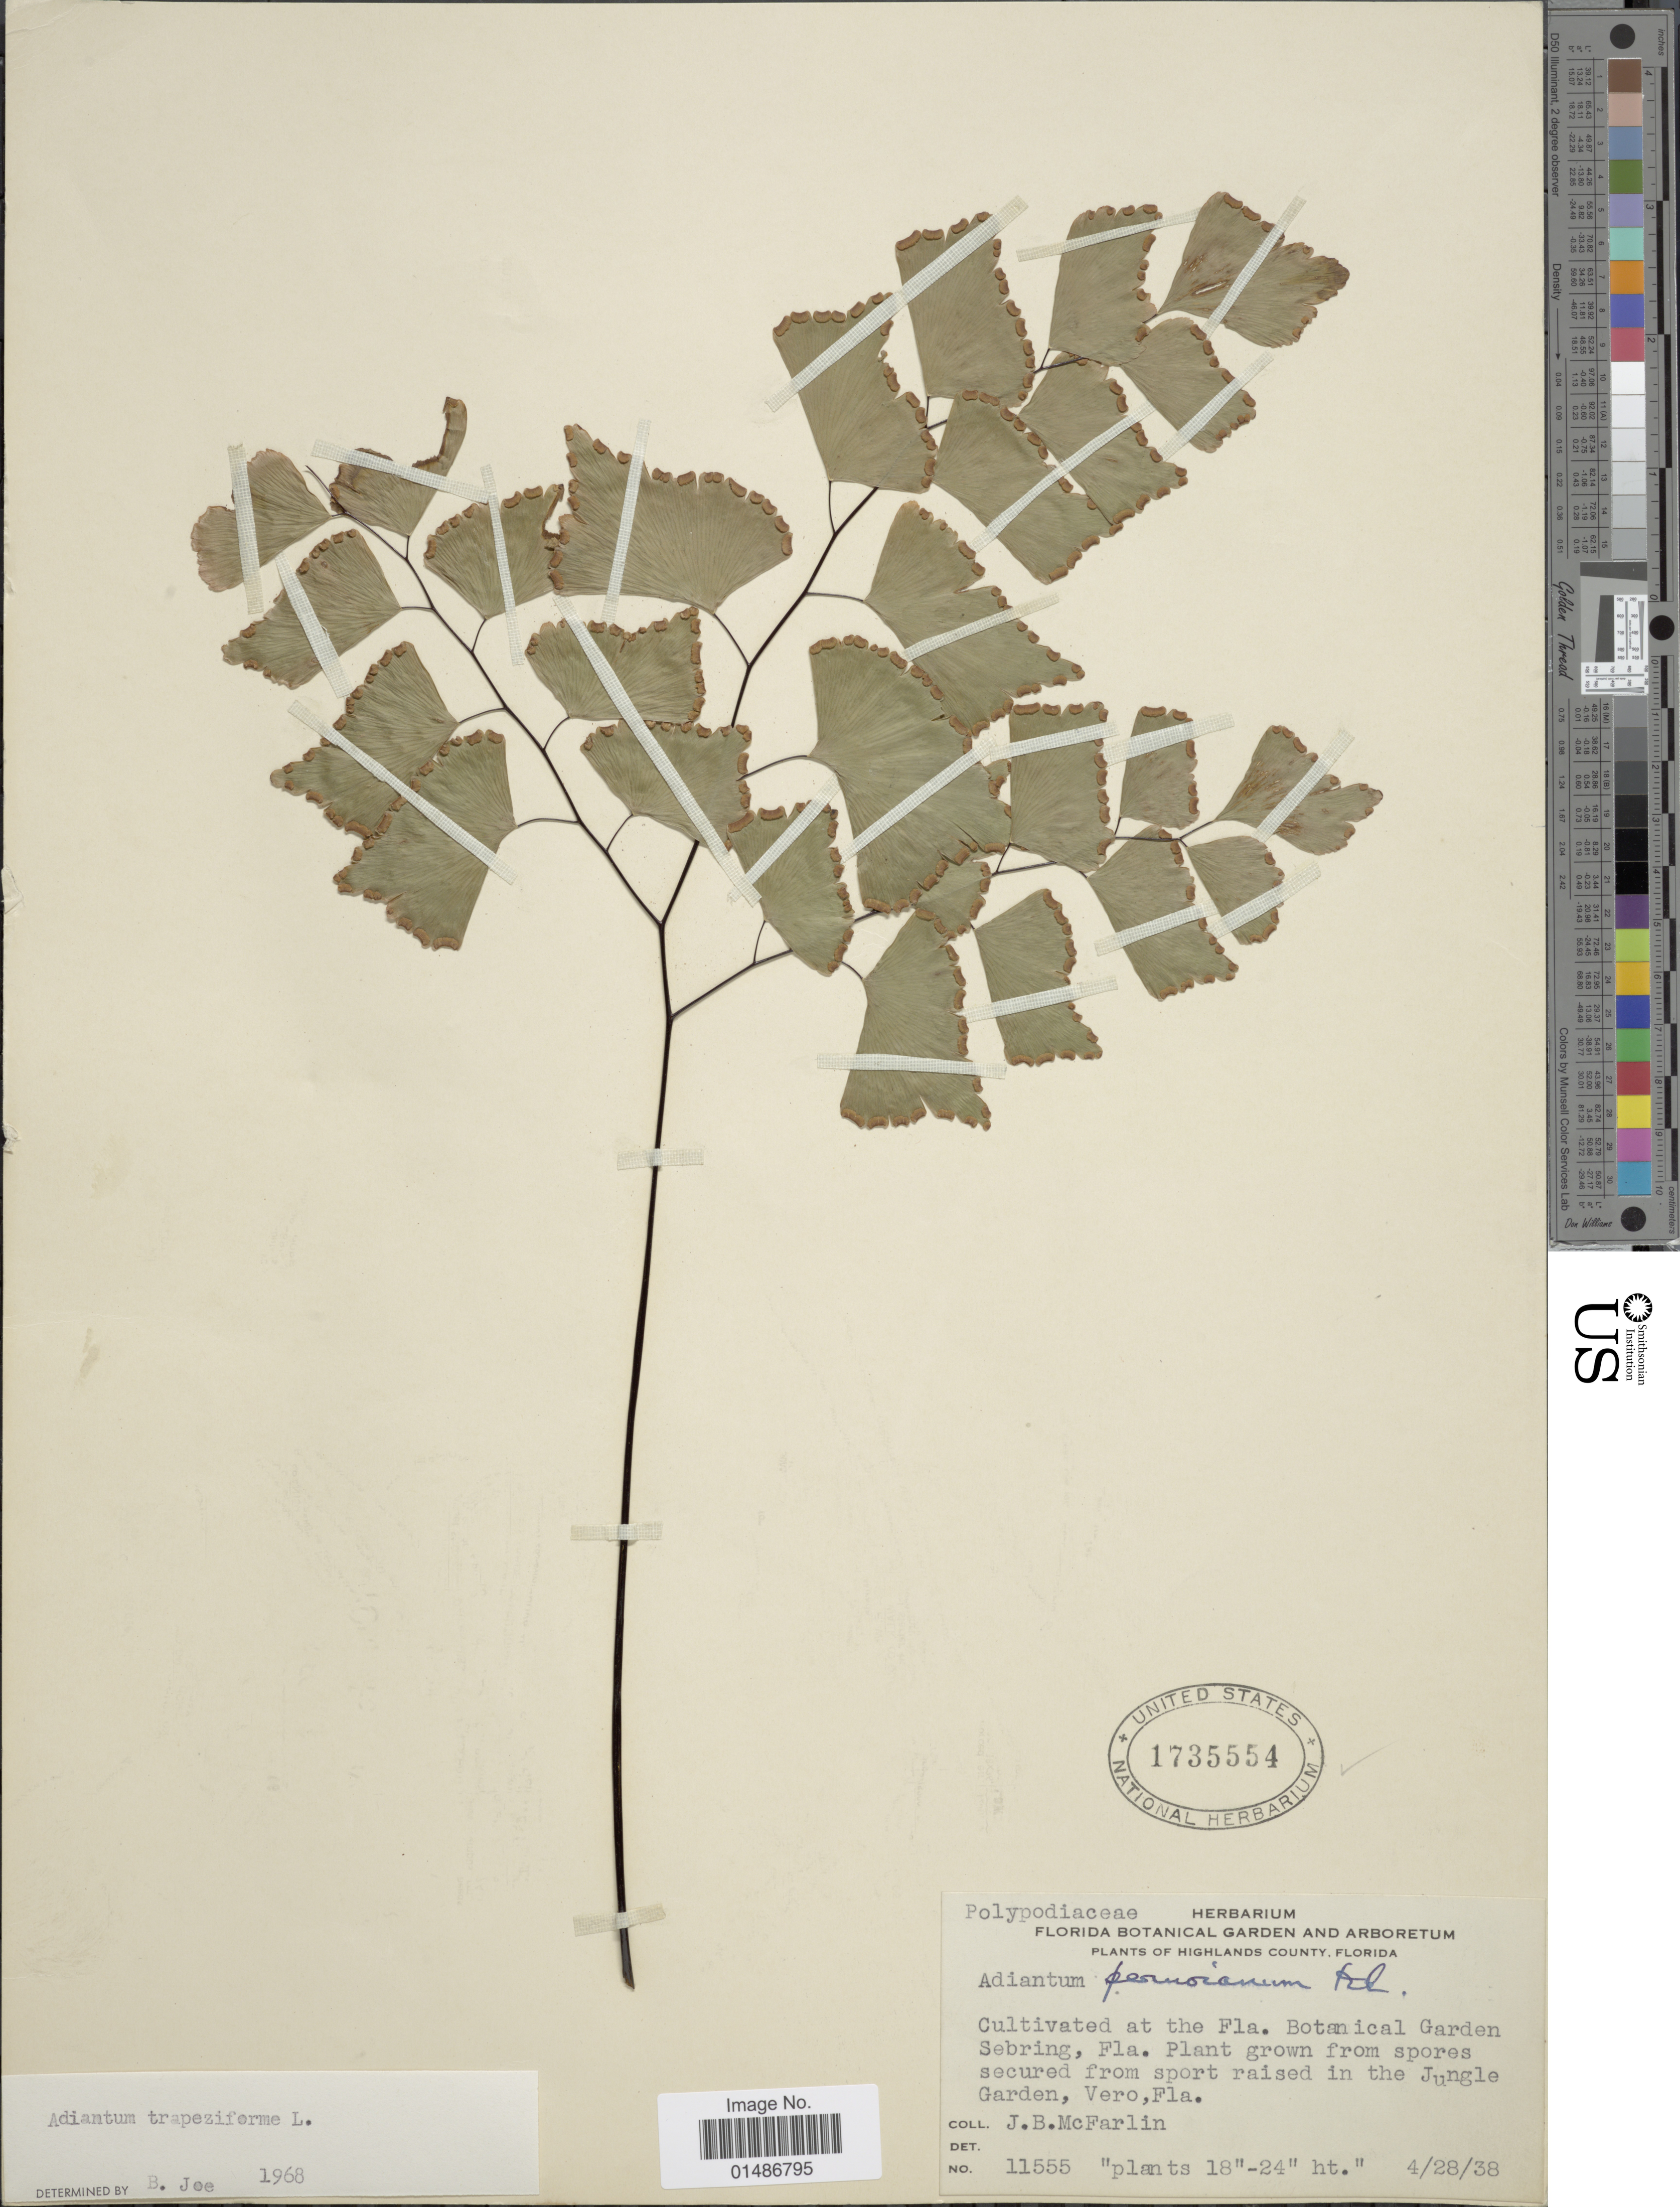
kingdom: Plantae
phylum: Tracheophyta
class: Polypodiopsida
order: Polypodiales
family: Pteridaceae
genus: Adiantum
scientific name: Adiantum trapeziforme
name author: L.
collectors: J. McFarlin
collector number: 11555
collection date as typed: Transcribed d/m/y: 28/4/38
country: United States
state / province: Florida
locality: Plants of Highlands County. Cultivated at the Fla. Botanical Garden Sebring, Fla. Plant grown from spores secured from sport raised in the Jungle Garden, Vero.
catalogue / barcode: US 1735554